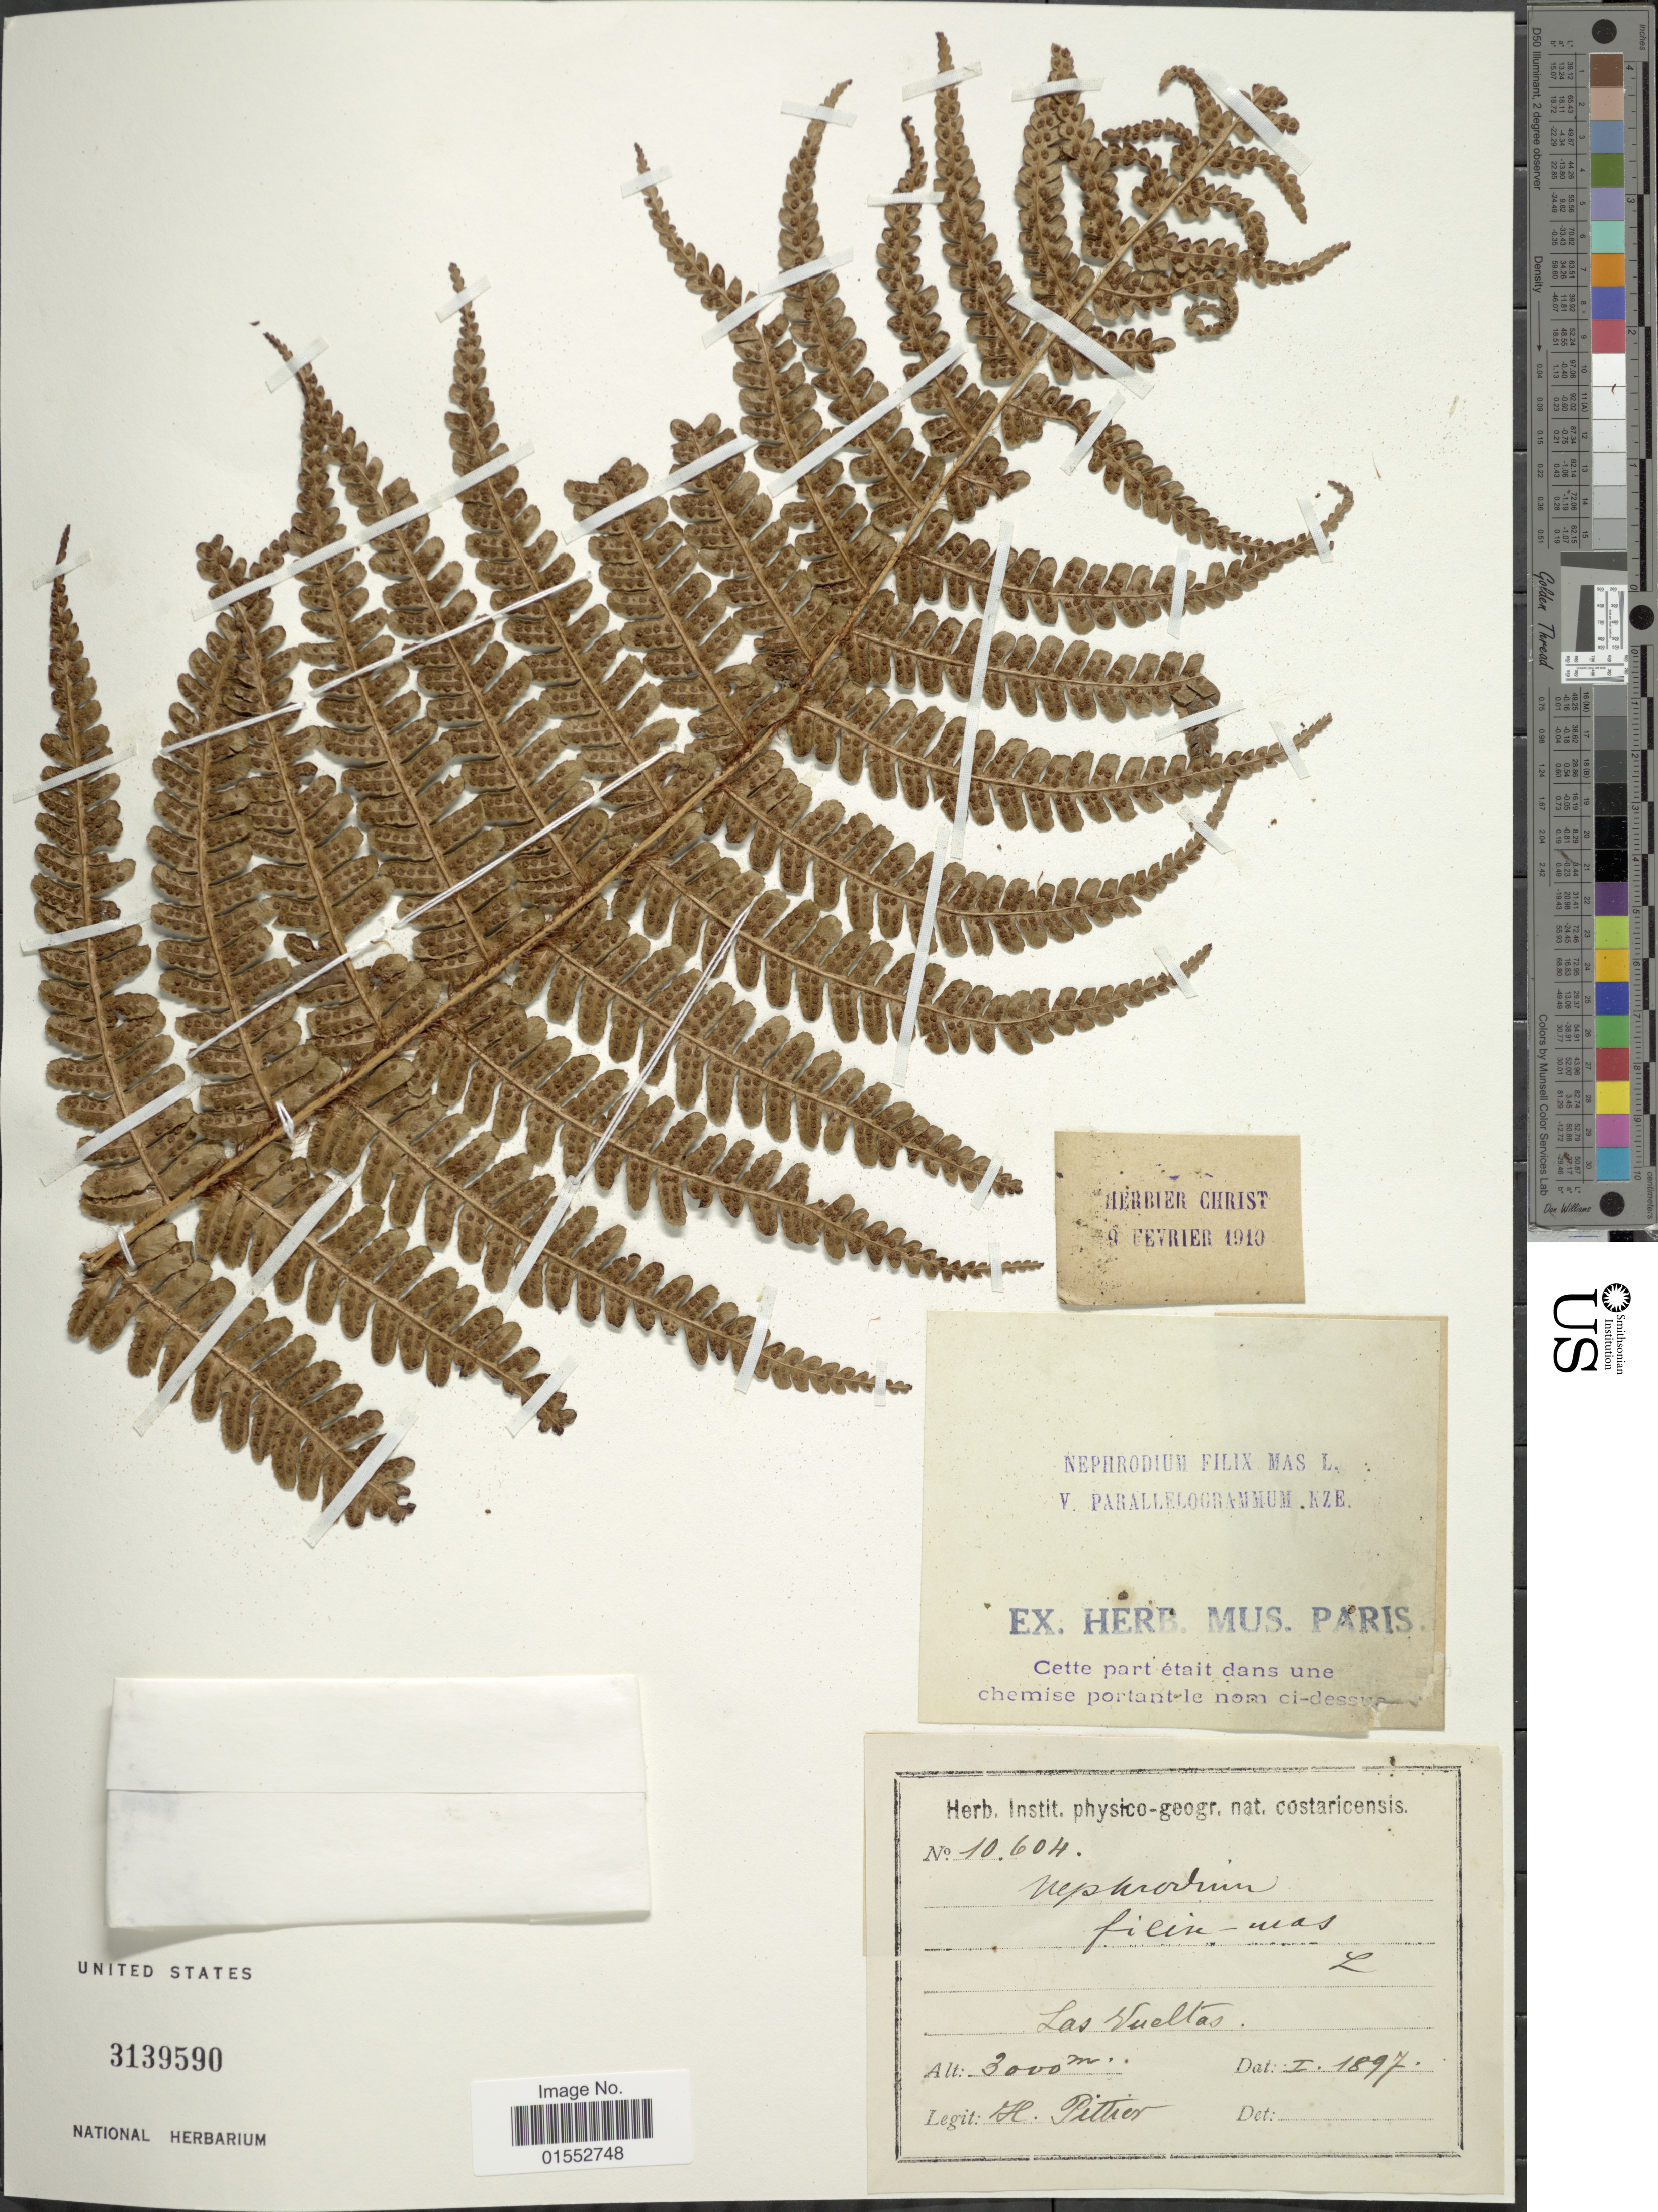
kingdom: Plantae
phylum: Tracheophyta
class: Polypodiopsida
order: Polypodiales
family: Dryopteridaceae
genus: Dryopteris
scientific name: Dryopteris wallichiana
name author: (Spreng.) Hyl.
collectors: H. F. Pittier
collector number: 10604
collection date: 1897-01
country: Costa Rica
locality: Las Vueltas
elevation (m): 3000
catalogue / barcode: US 3139590